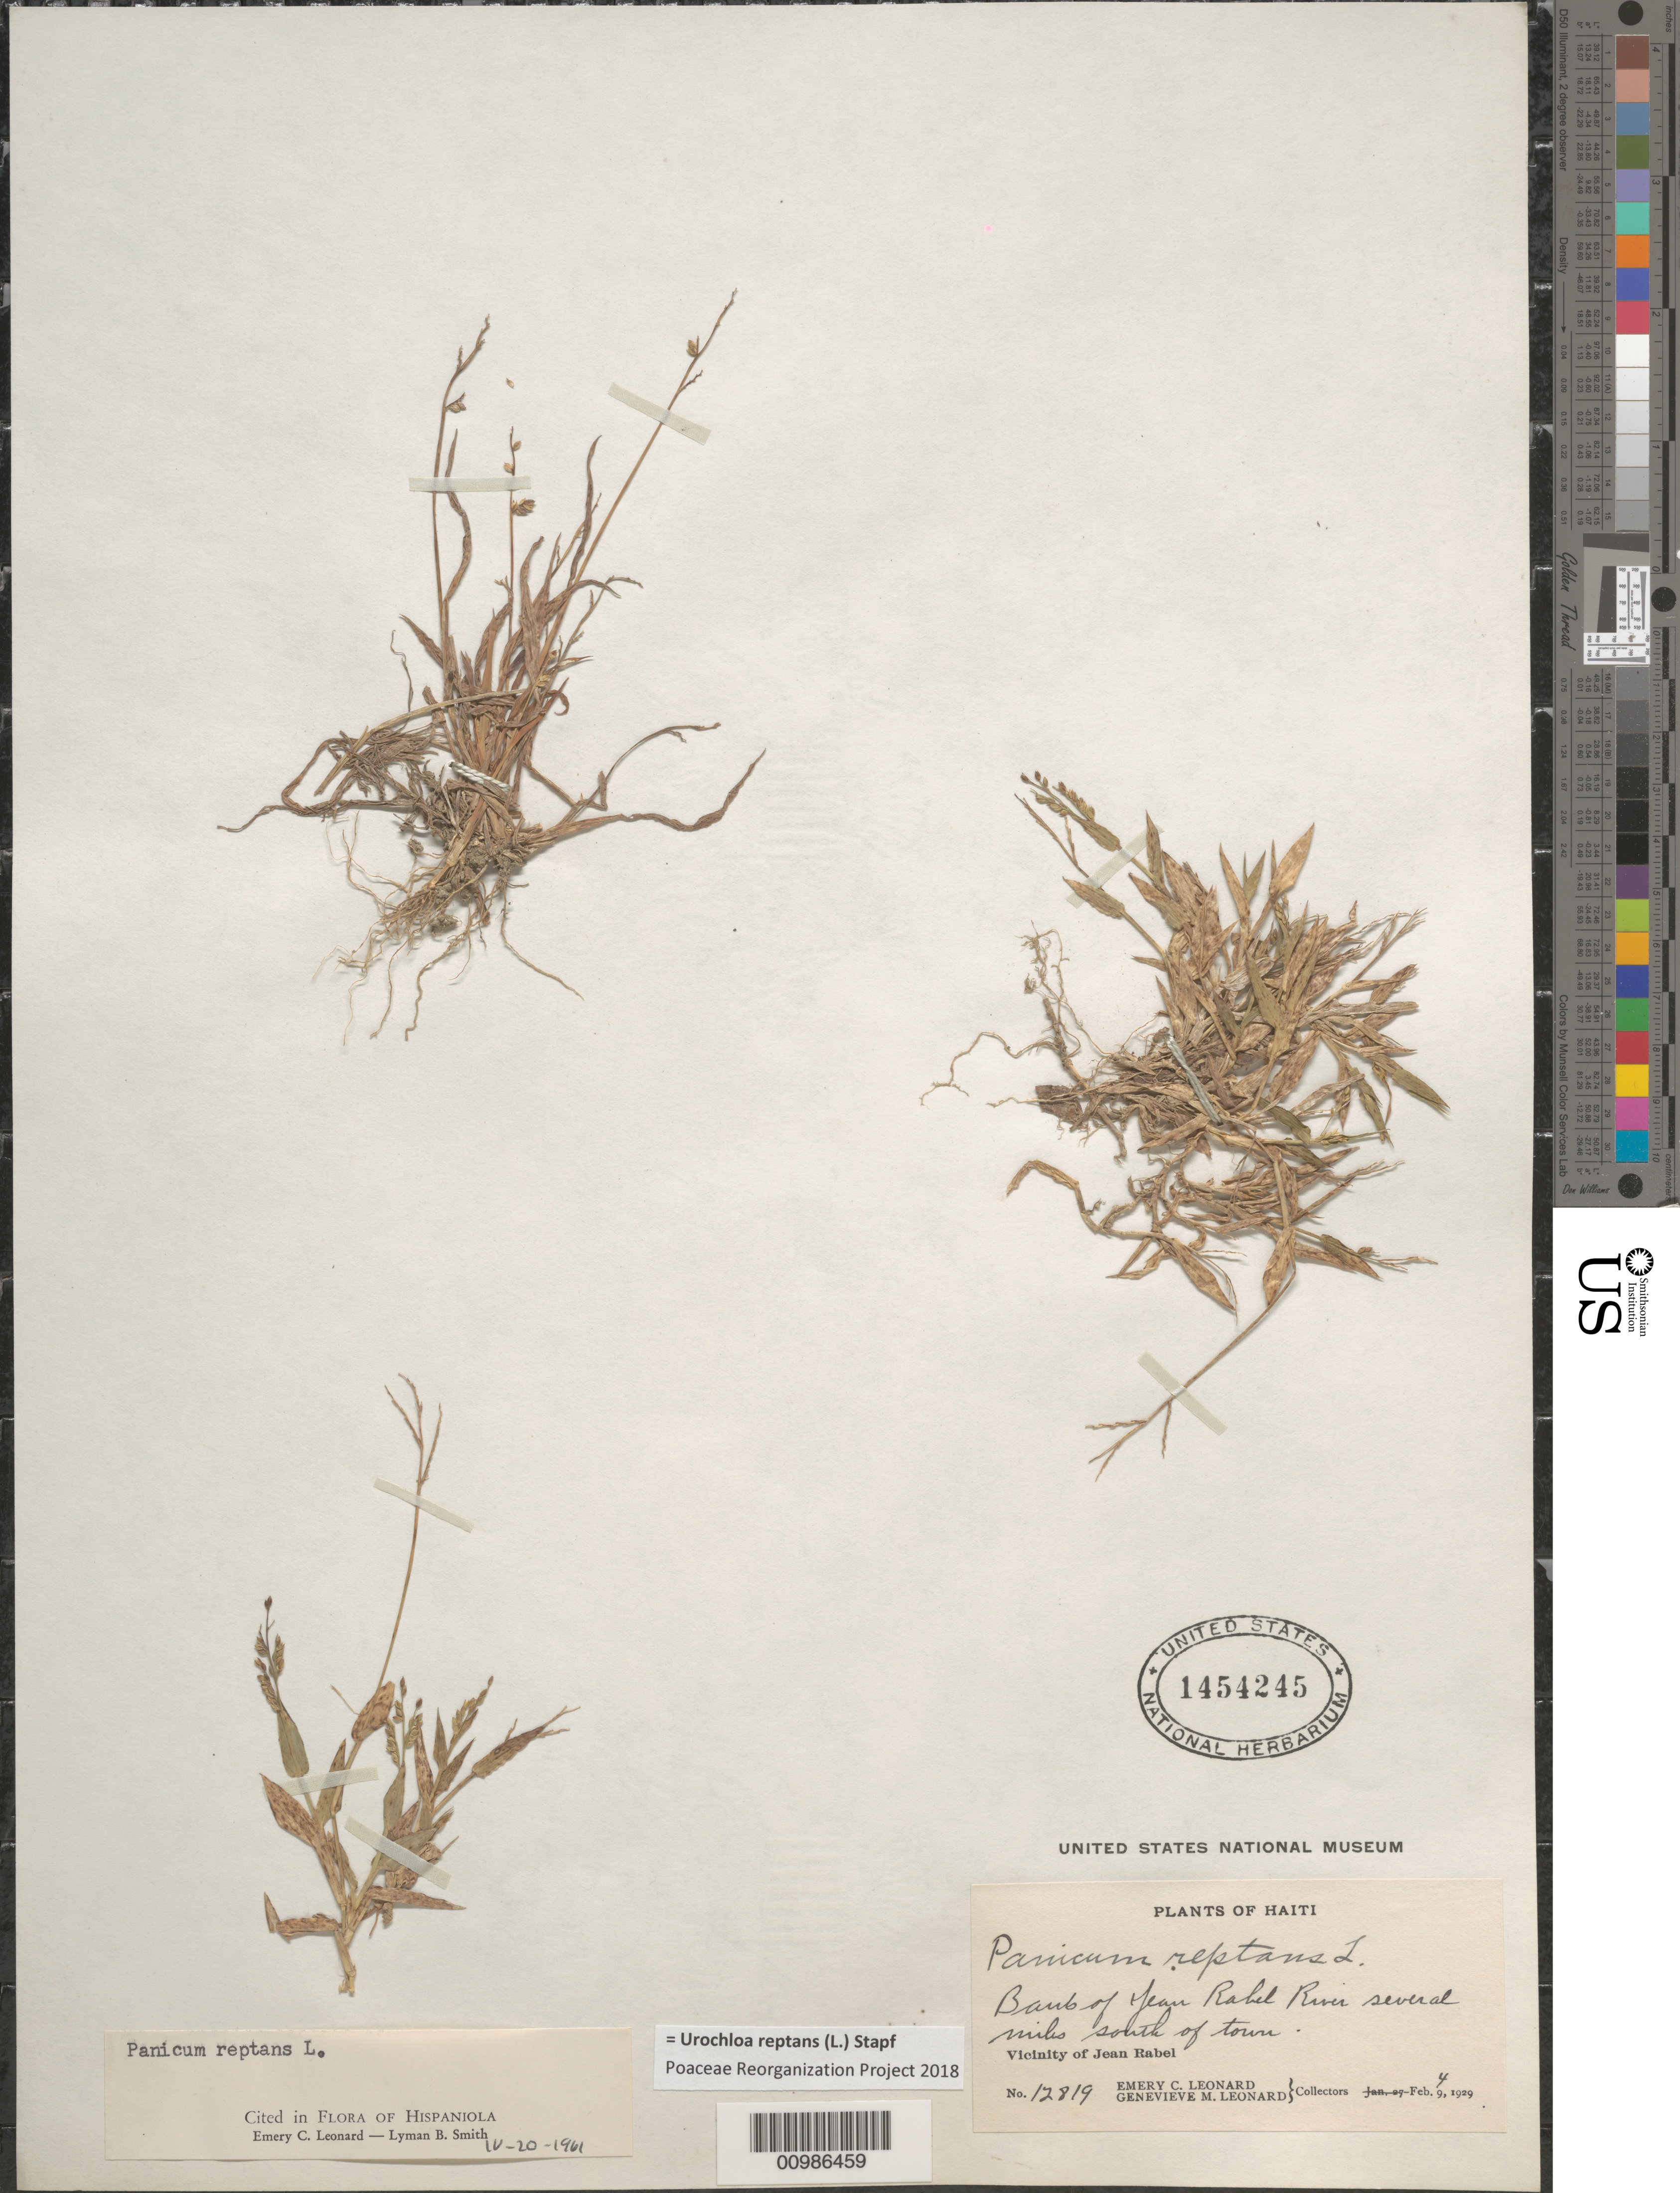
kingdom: Plantae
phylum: Tracheophyta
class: Liliopsida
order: Poales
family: Poaceae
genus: Brachiaria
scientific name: Brachiaria reptans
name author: (L.) C.E. Hubb. & C.A. Gardner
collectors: E. C. Leonard & G. M. Leonard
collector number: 12819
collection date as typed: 04 Feb 1929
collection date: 1929-02-04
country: Haiti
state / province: Nord-Óuest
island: Hispaniola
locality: Several miles south of Jean Rabel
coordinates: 0 N, 0 E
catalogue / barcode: US 1454245